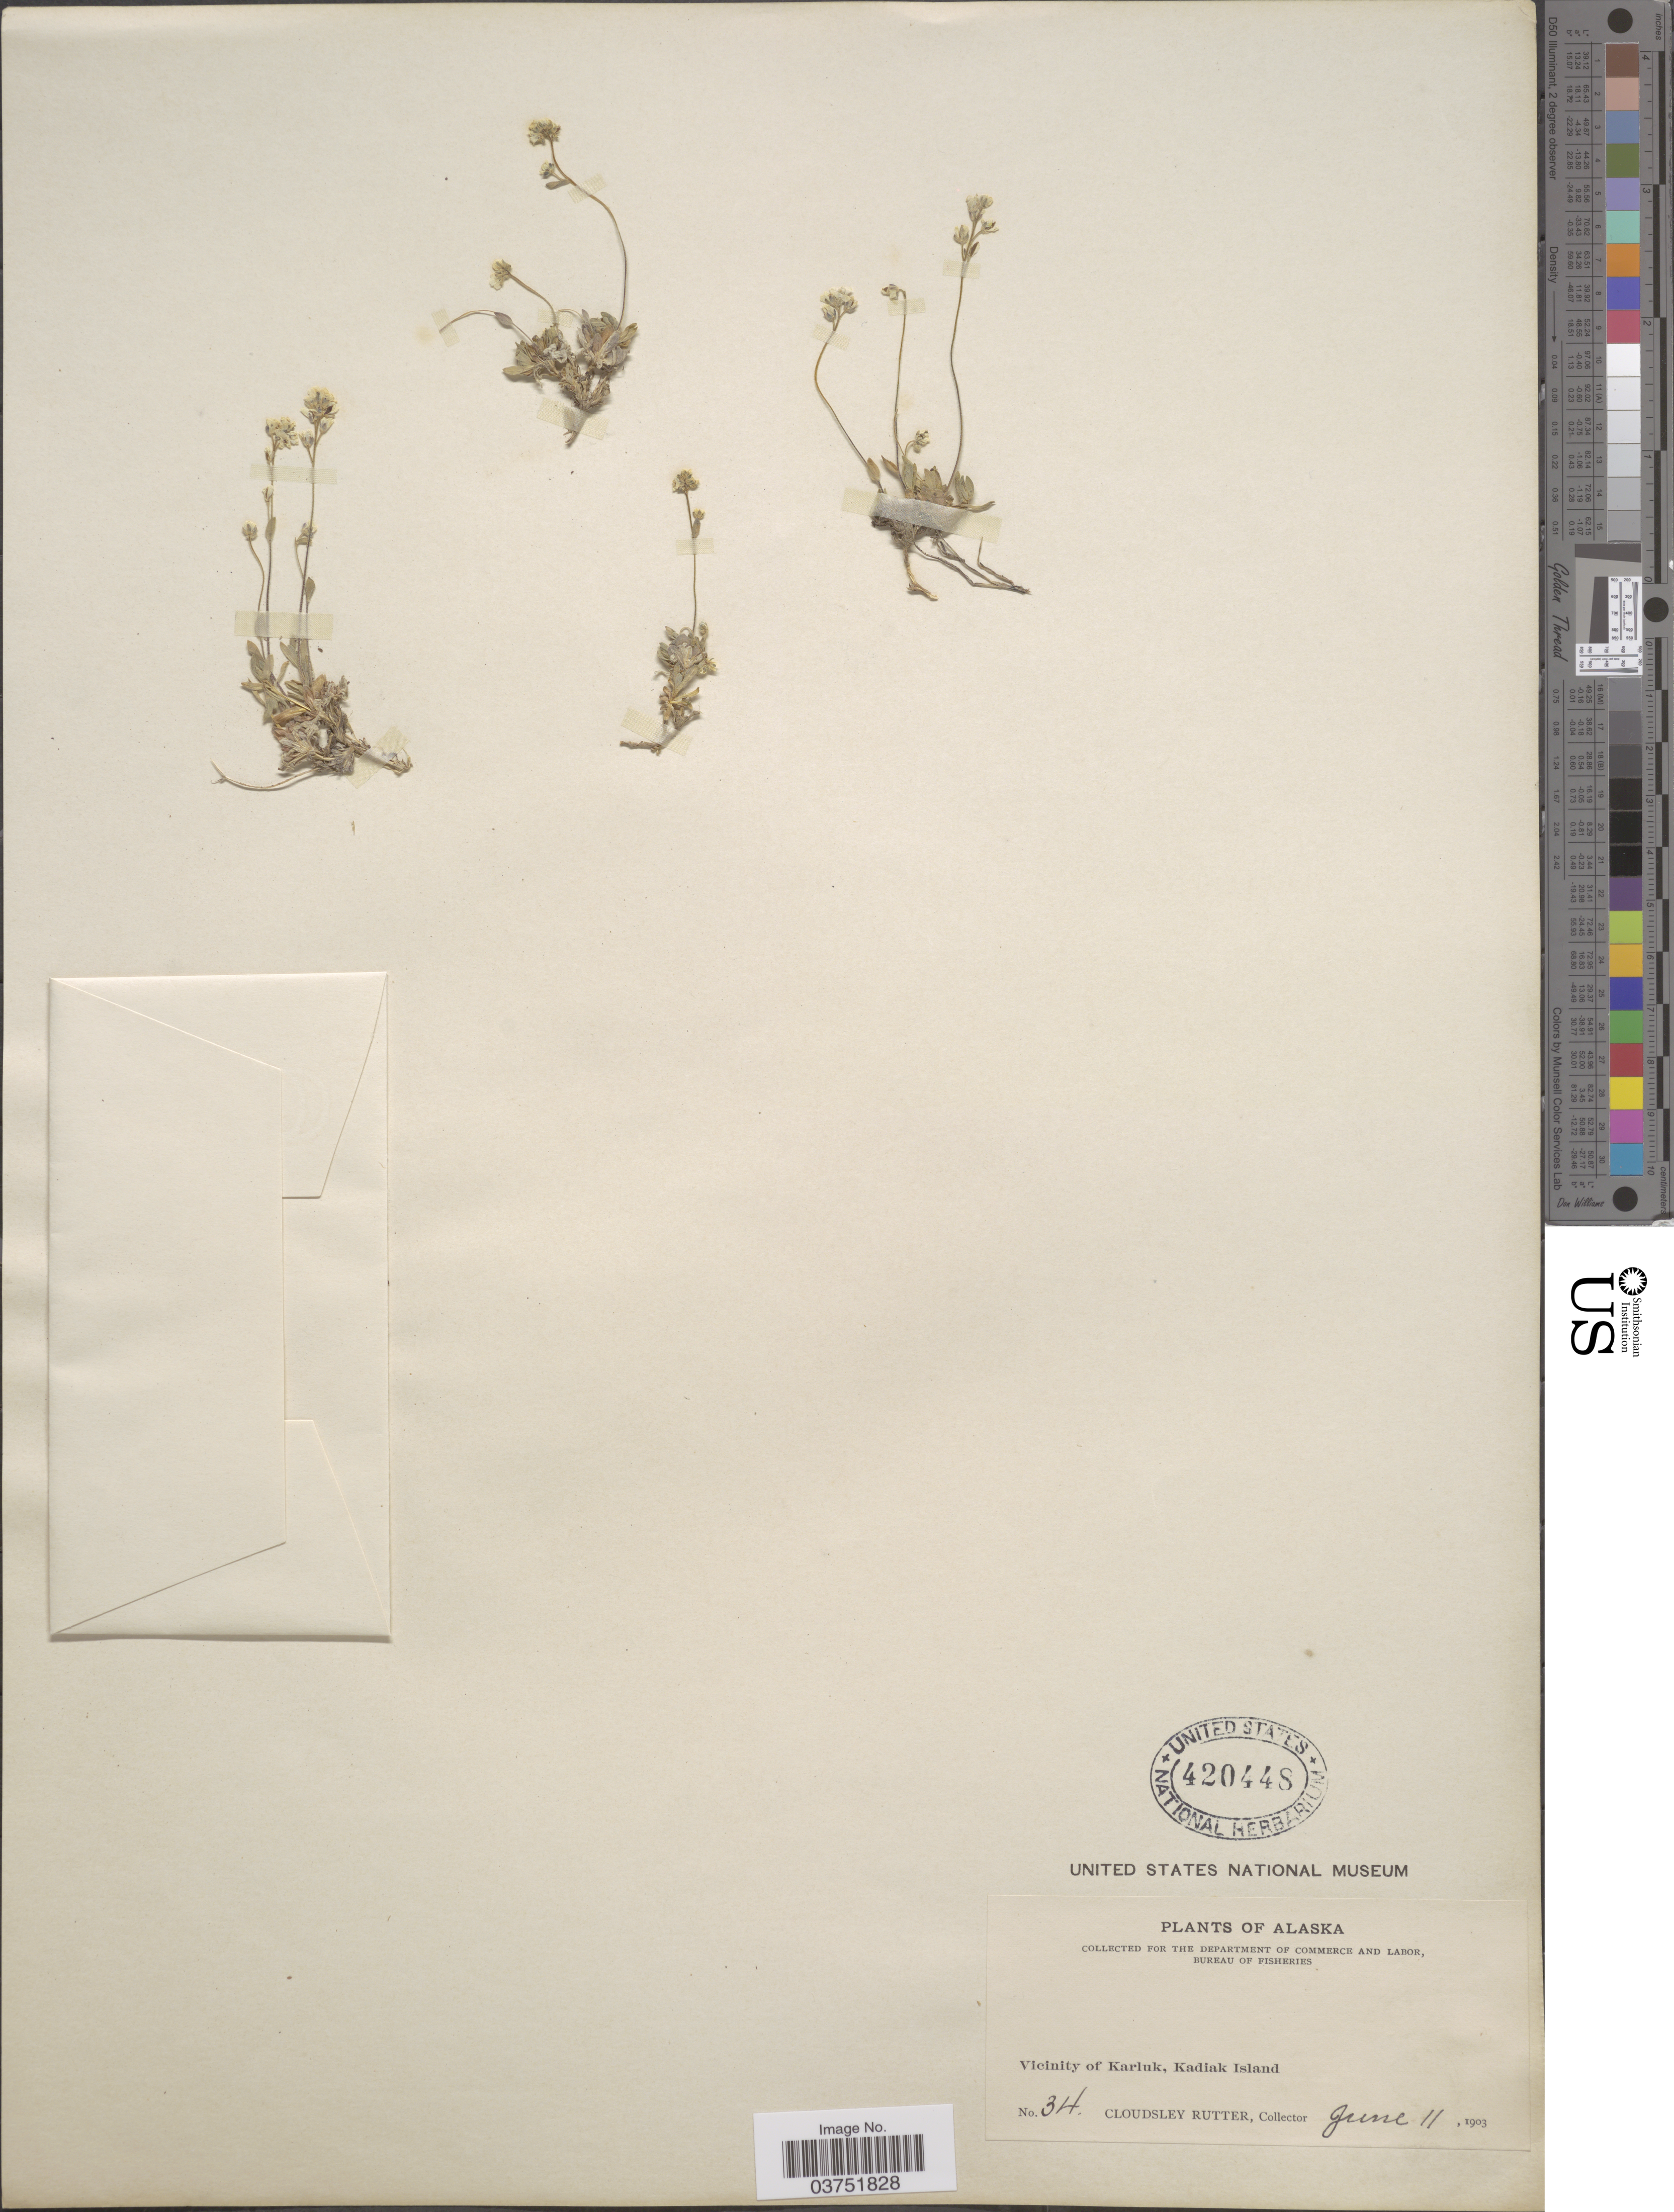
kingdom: Plantae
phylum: Tracheophyta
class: Magnoliopsida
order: Brassicales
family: Brassicaceae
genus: Draba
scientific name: Draba nivalis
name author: Lilj.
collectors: C. Rutter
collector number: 34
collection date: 1903-06-11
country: United States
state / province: Alaska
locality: Vicinity of Karluk, Kadiak Island.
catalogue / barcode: US 420448